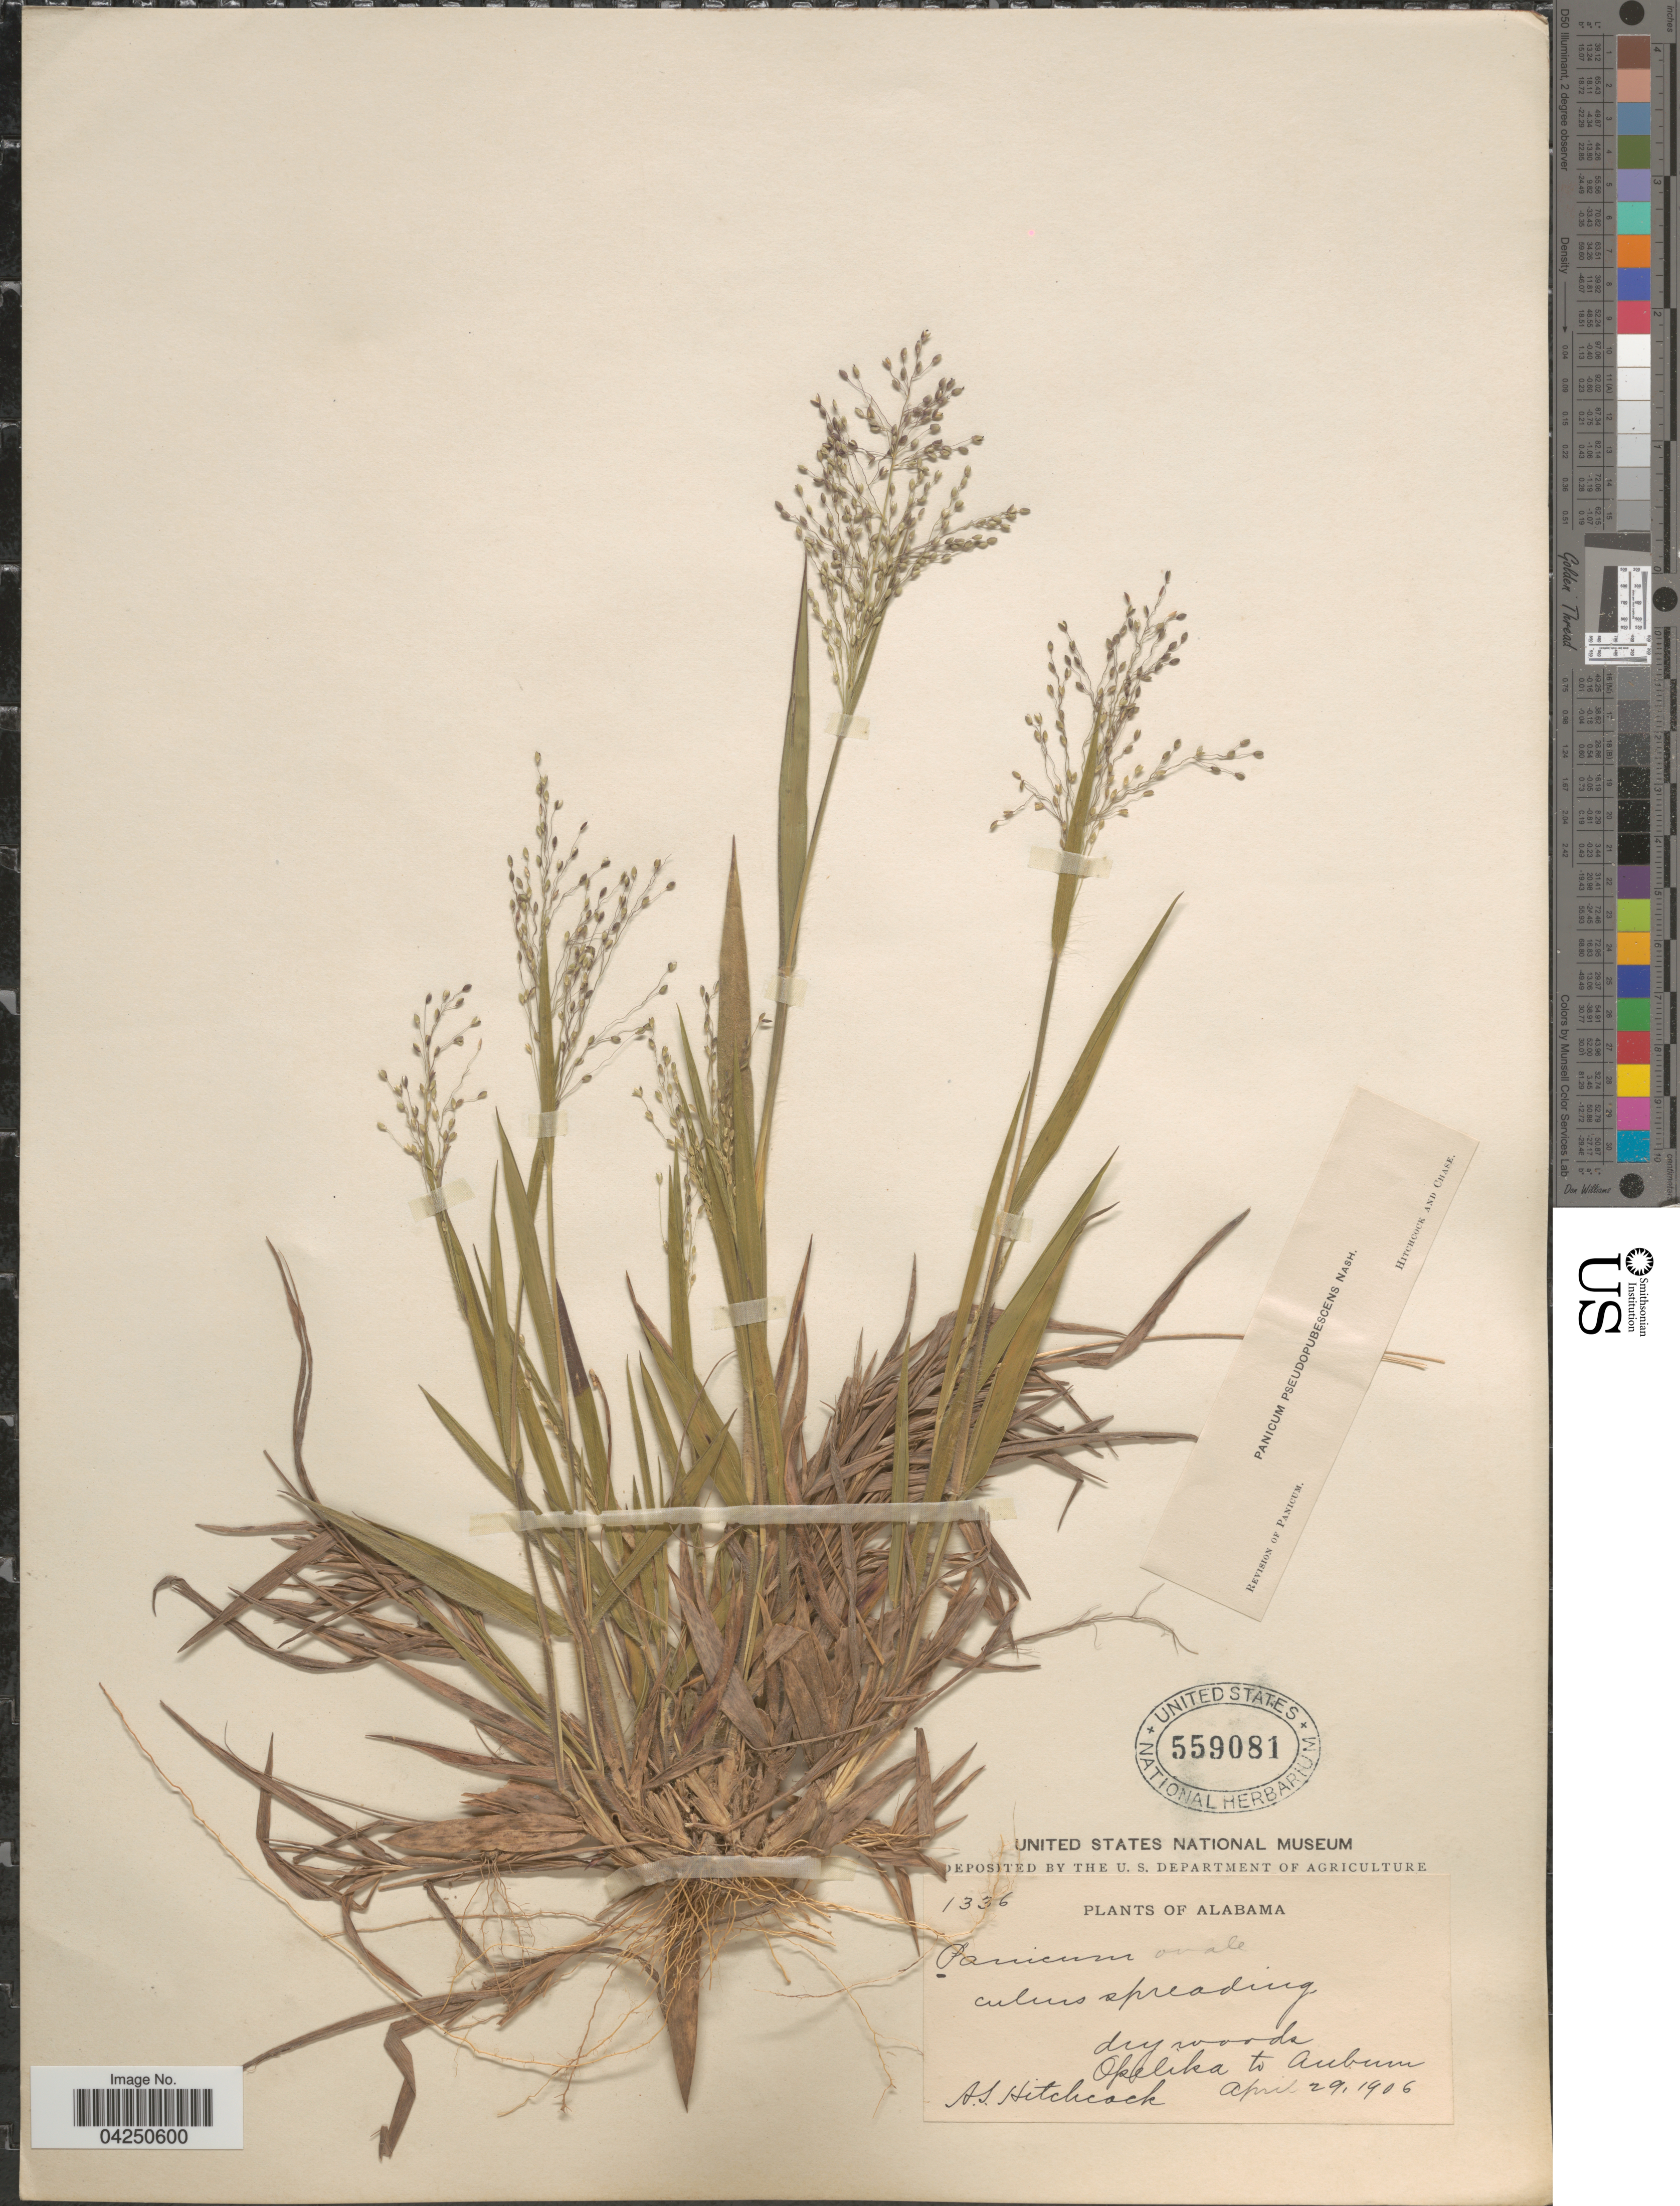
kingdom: Plantae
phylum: Tracheophyta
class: Liliopsida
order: Poales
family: Poaceae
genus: Dichanthelium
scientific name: Dichanthelium acuminatum var. acuminatum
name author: (Sw.) Gould & C.A. Clark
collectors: A. S. Hitchcock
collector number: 1336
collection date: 1906-04-29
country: United States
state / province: Alabama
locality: Dry woods. Opelika to Auburn.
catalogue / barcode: US 559081